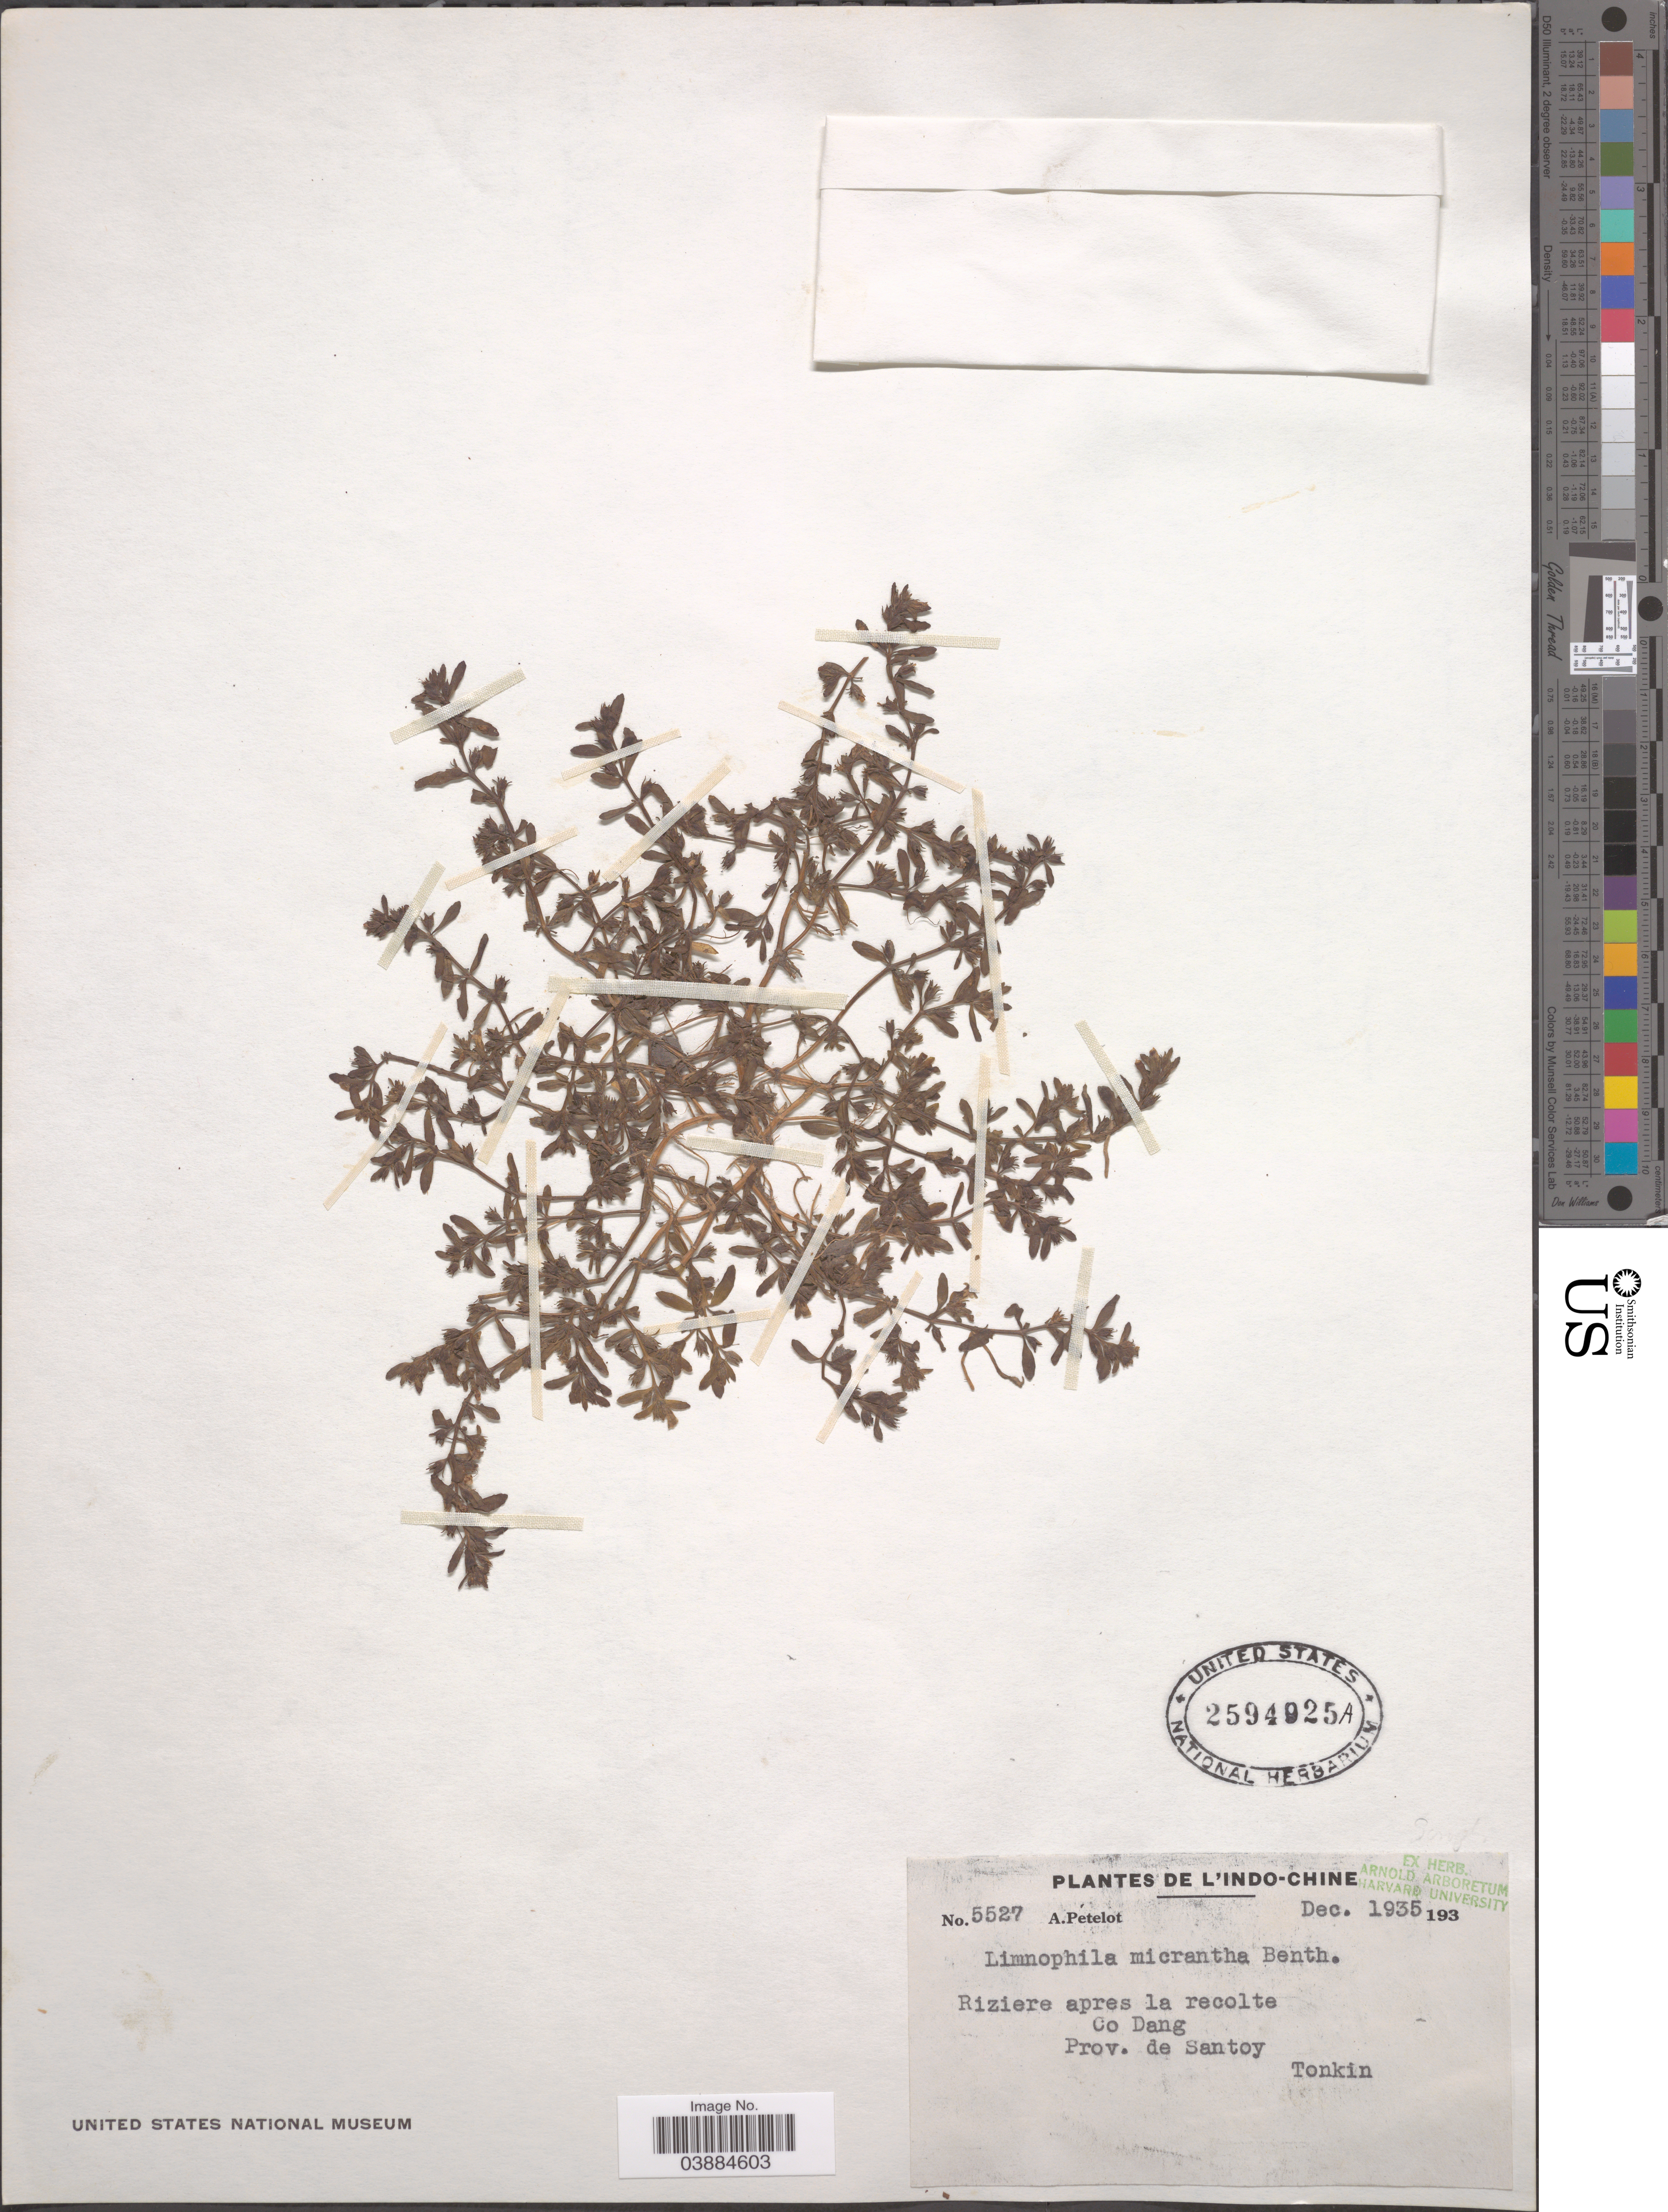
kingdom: Plantae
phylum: Tracheophyta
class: Magnoliopsida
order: Lamiales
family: Plantaginaceae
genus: Limnophila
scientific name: Limnophila micrantha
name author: Benth.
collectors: A. Petelot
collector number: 5527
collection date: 1935-12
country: Vietnam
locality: L'Indo-Chine. Co Dang. Prov. de Santoy. Tonkin.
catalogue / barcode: US 2594925A